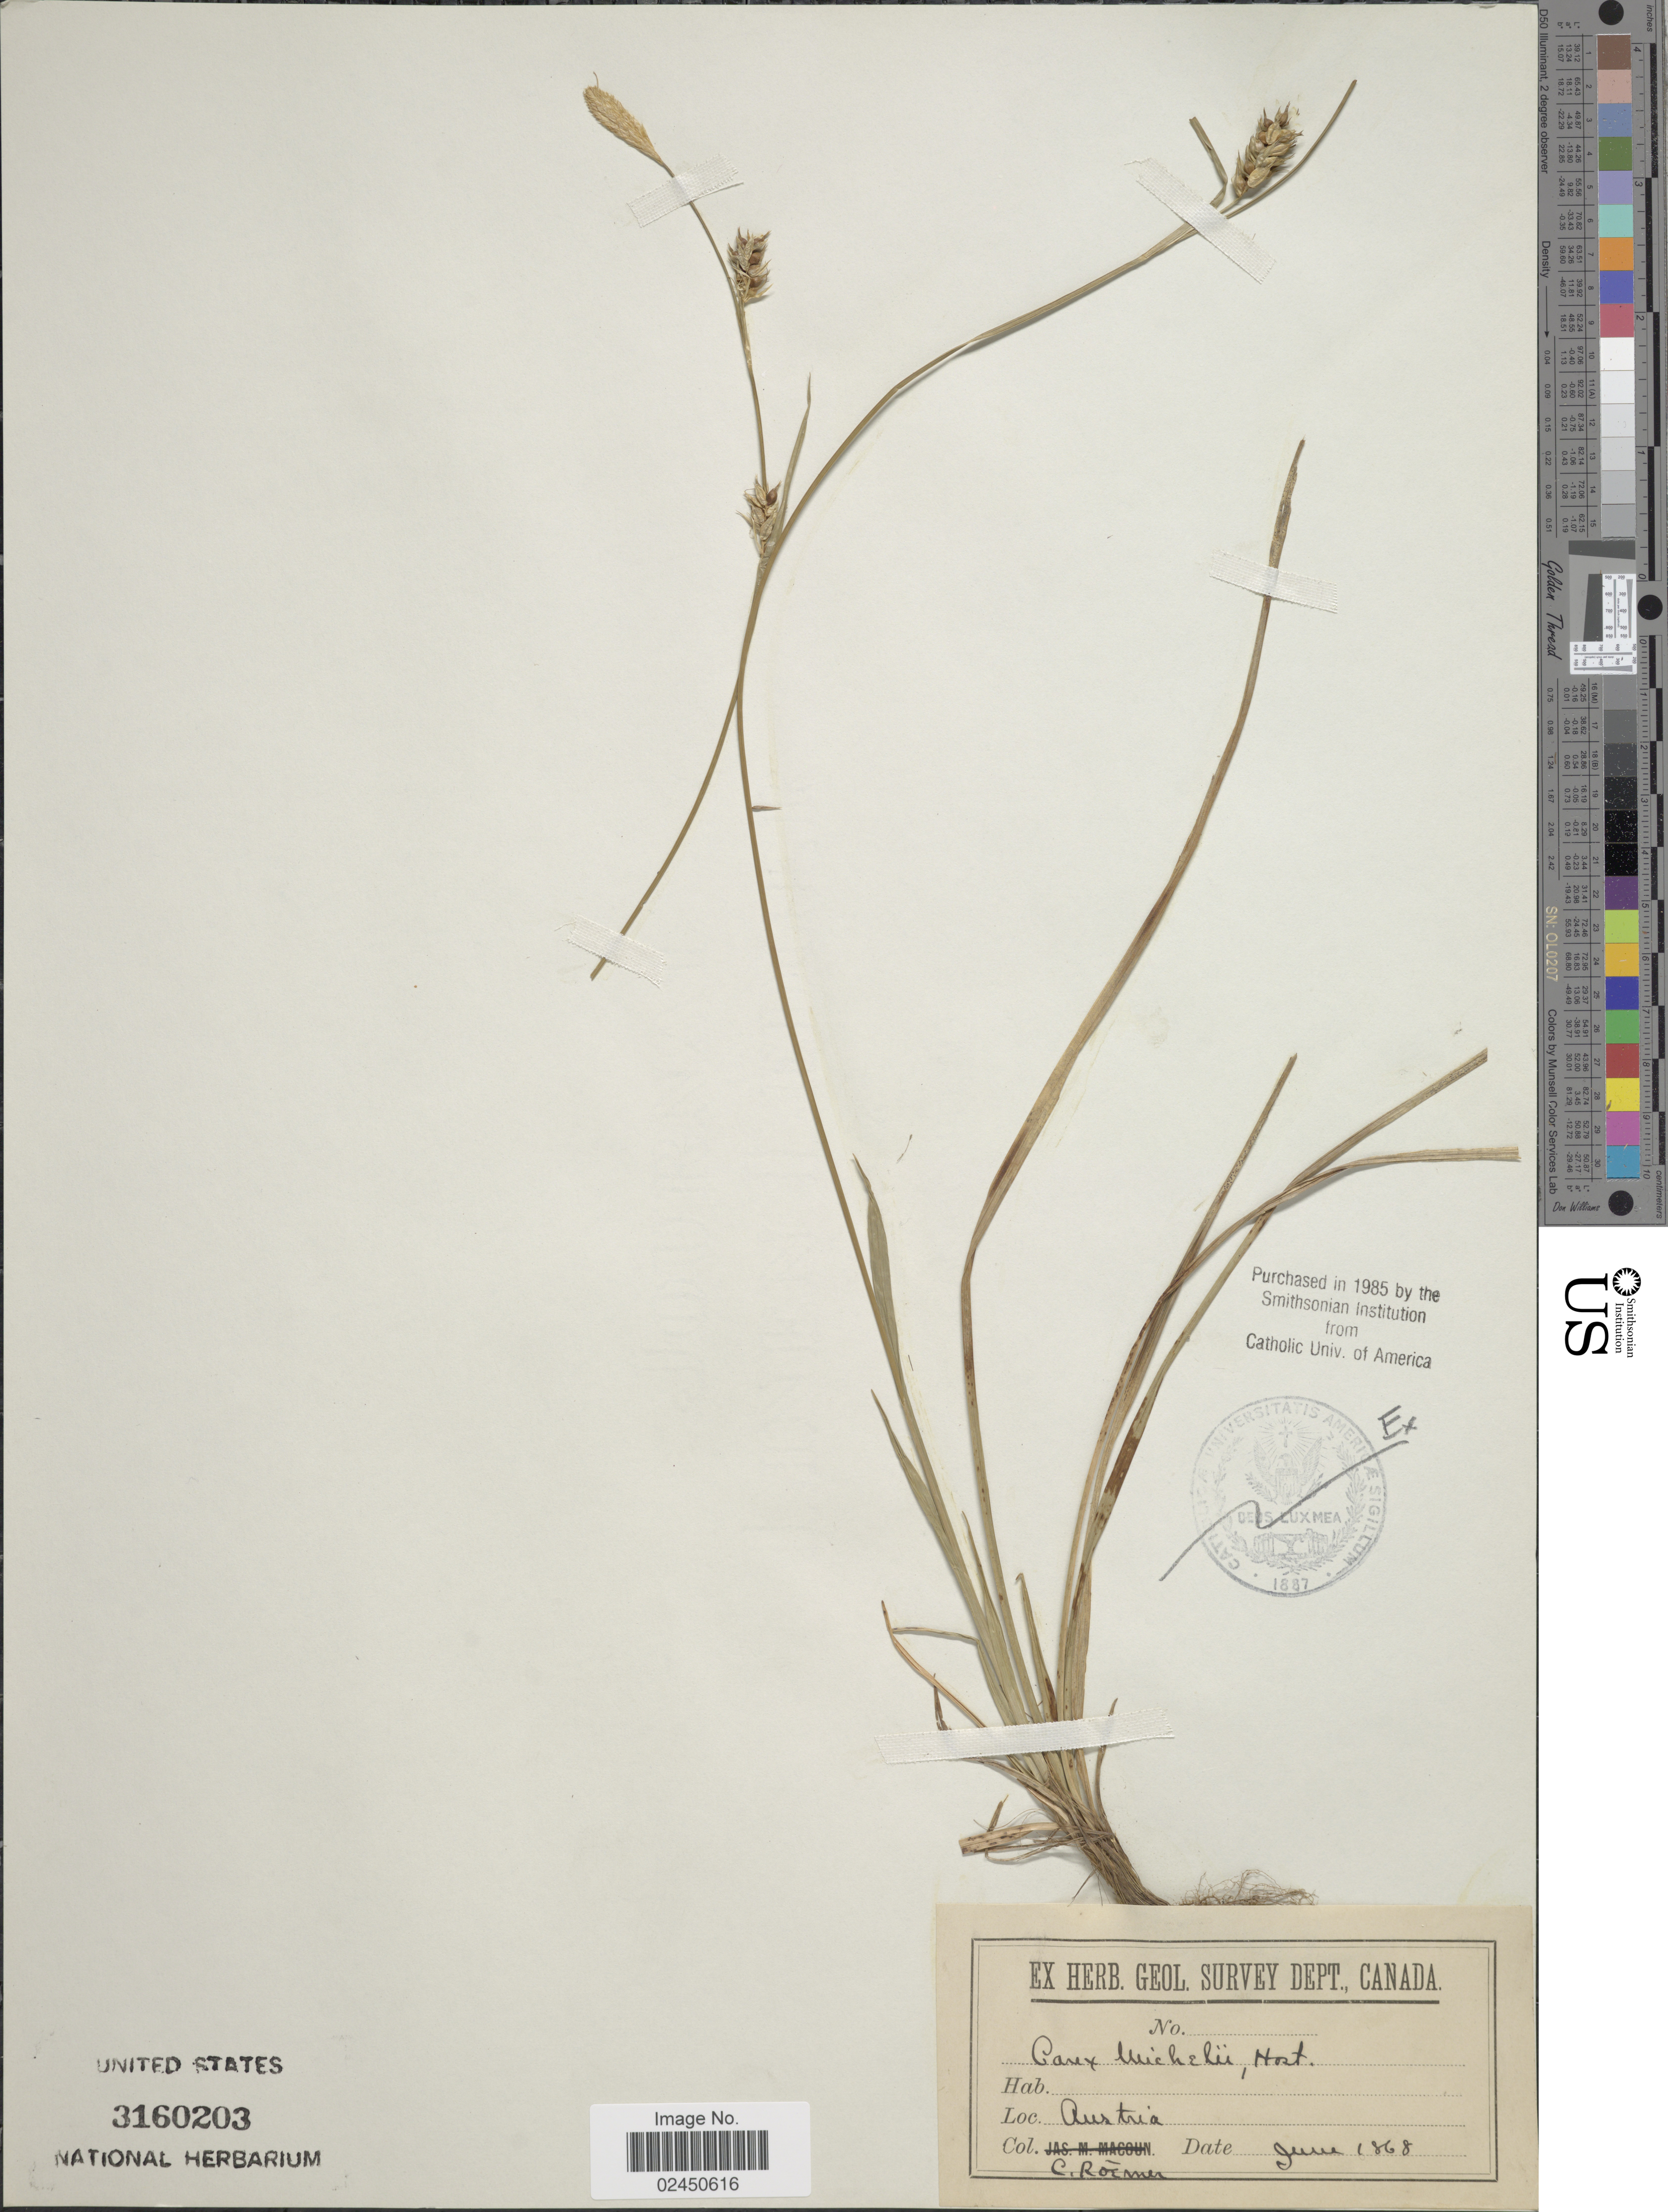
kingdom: Plantae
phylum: Tracheophyta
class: Liliopsida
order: Poales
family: Cyperaceae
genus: Carex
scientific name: Carex michelii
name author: Host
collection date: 1868-06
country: Austria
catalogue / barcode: US 3160203